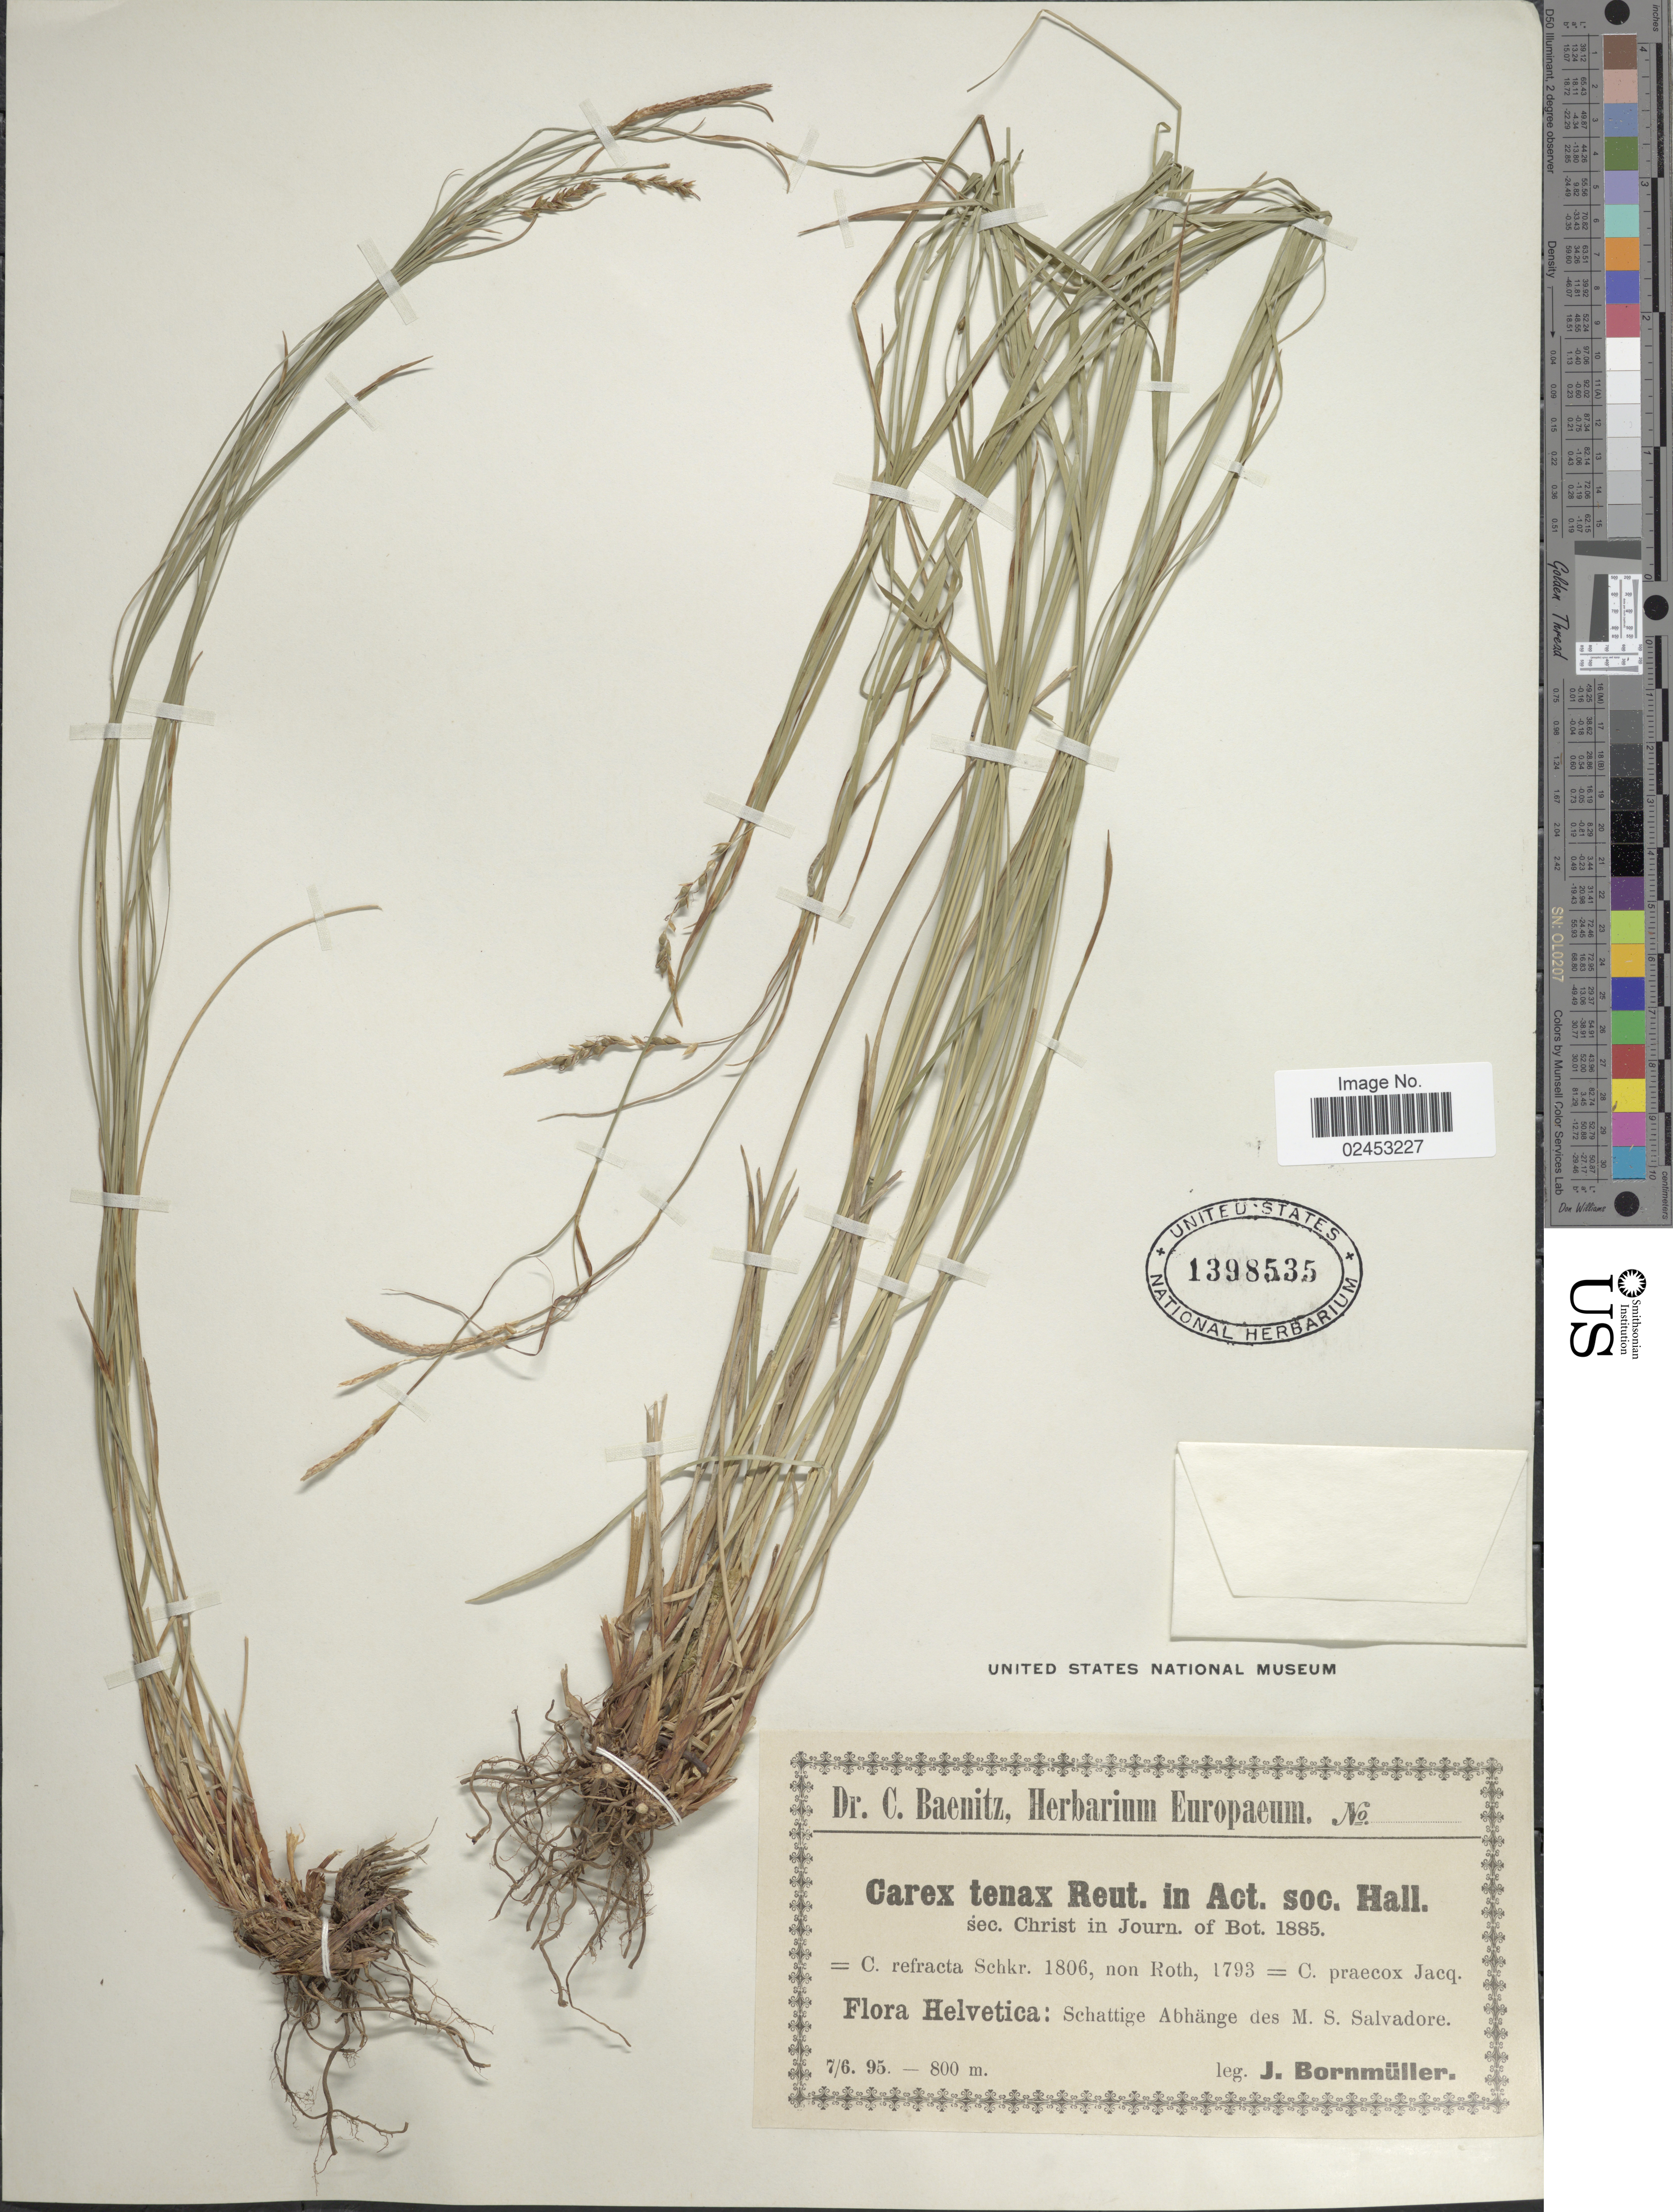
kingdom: Plantae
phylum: Tracheophyta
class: Liliopsida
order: Poales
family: Cyperaceae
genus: Carex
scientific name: Carex tenax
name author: Chapm. ex Dewey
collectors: J. Bornmüller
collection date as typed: Transcribed d/m/y: 7/6/95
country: Switzerland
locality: Helvetica: Schattoge Abhange des M.S. Salvadore.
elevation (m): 800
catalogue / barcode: US 1398535